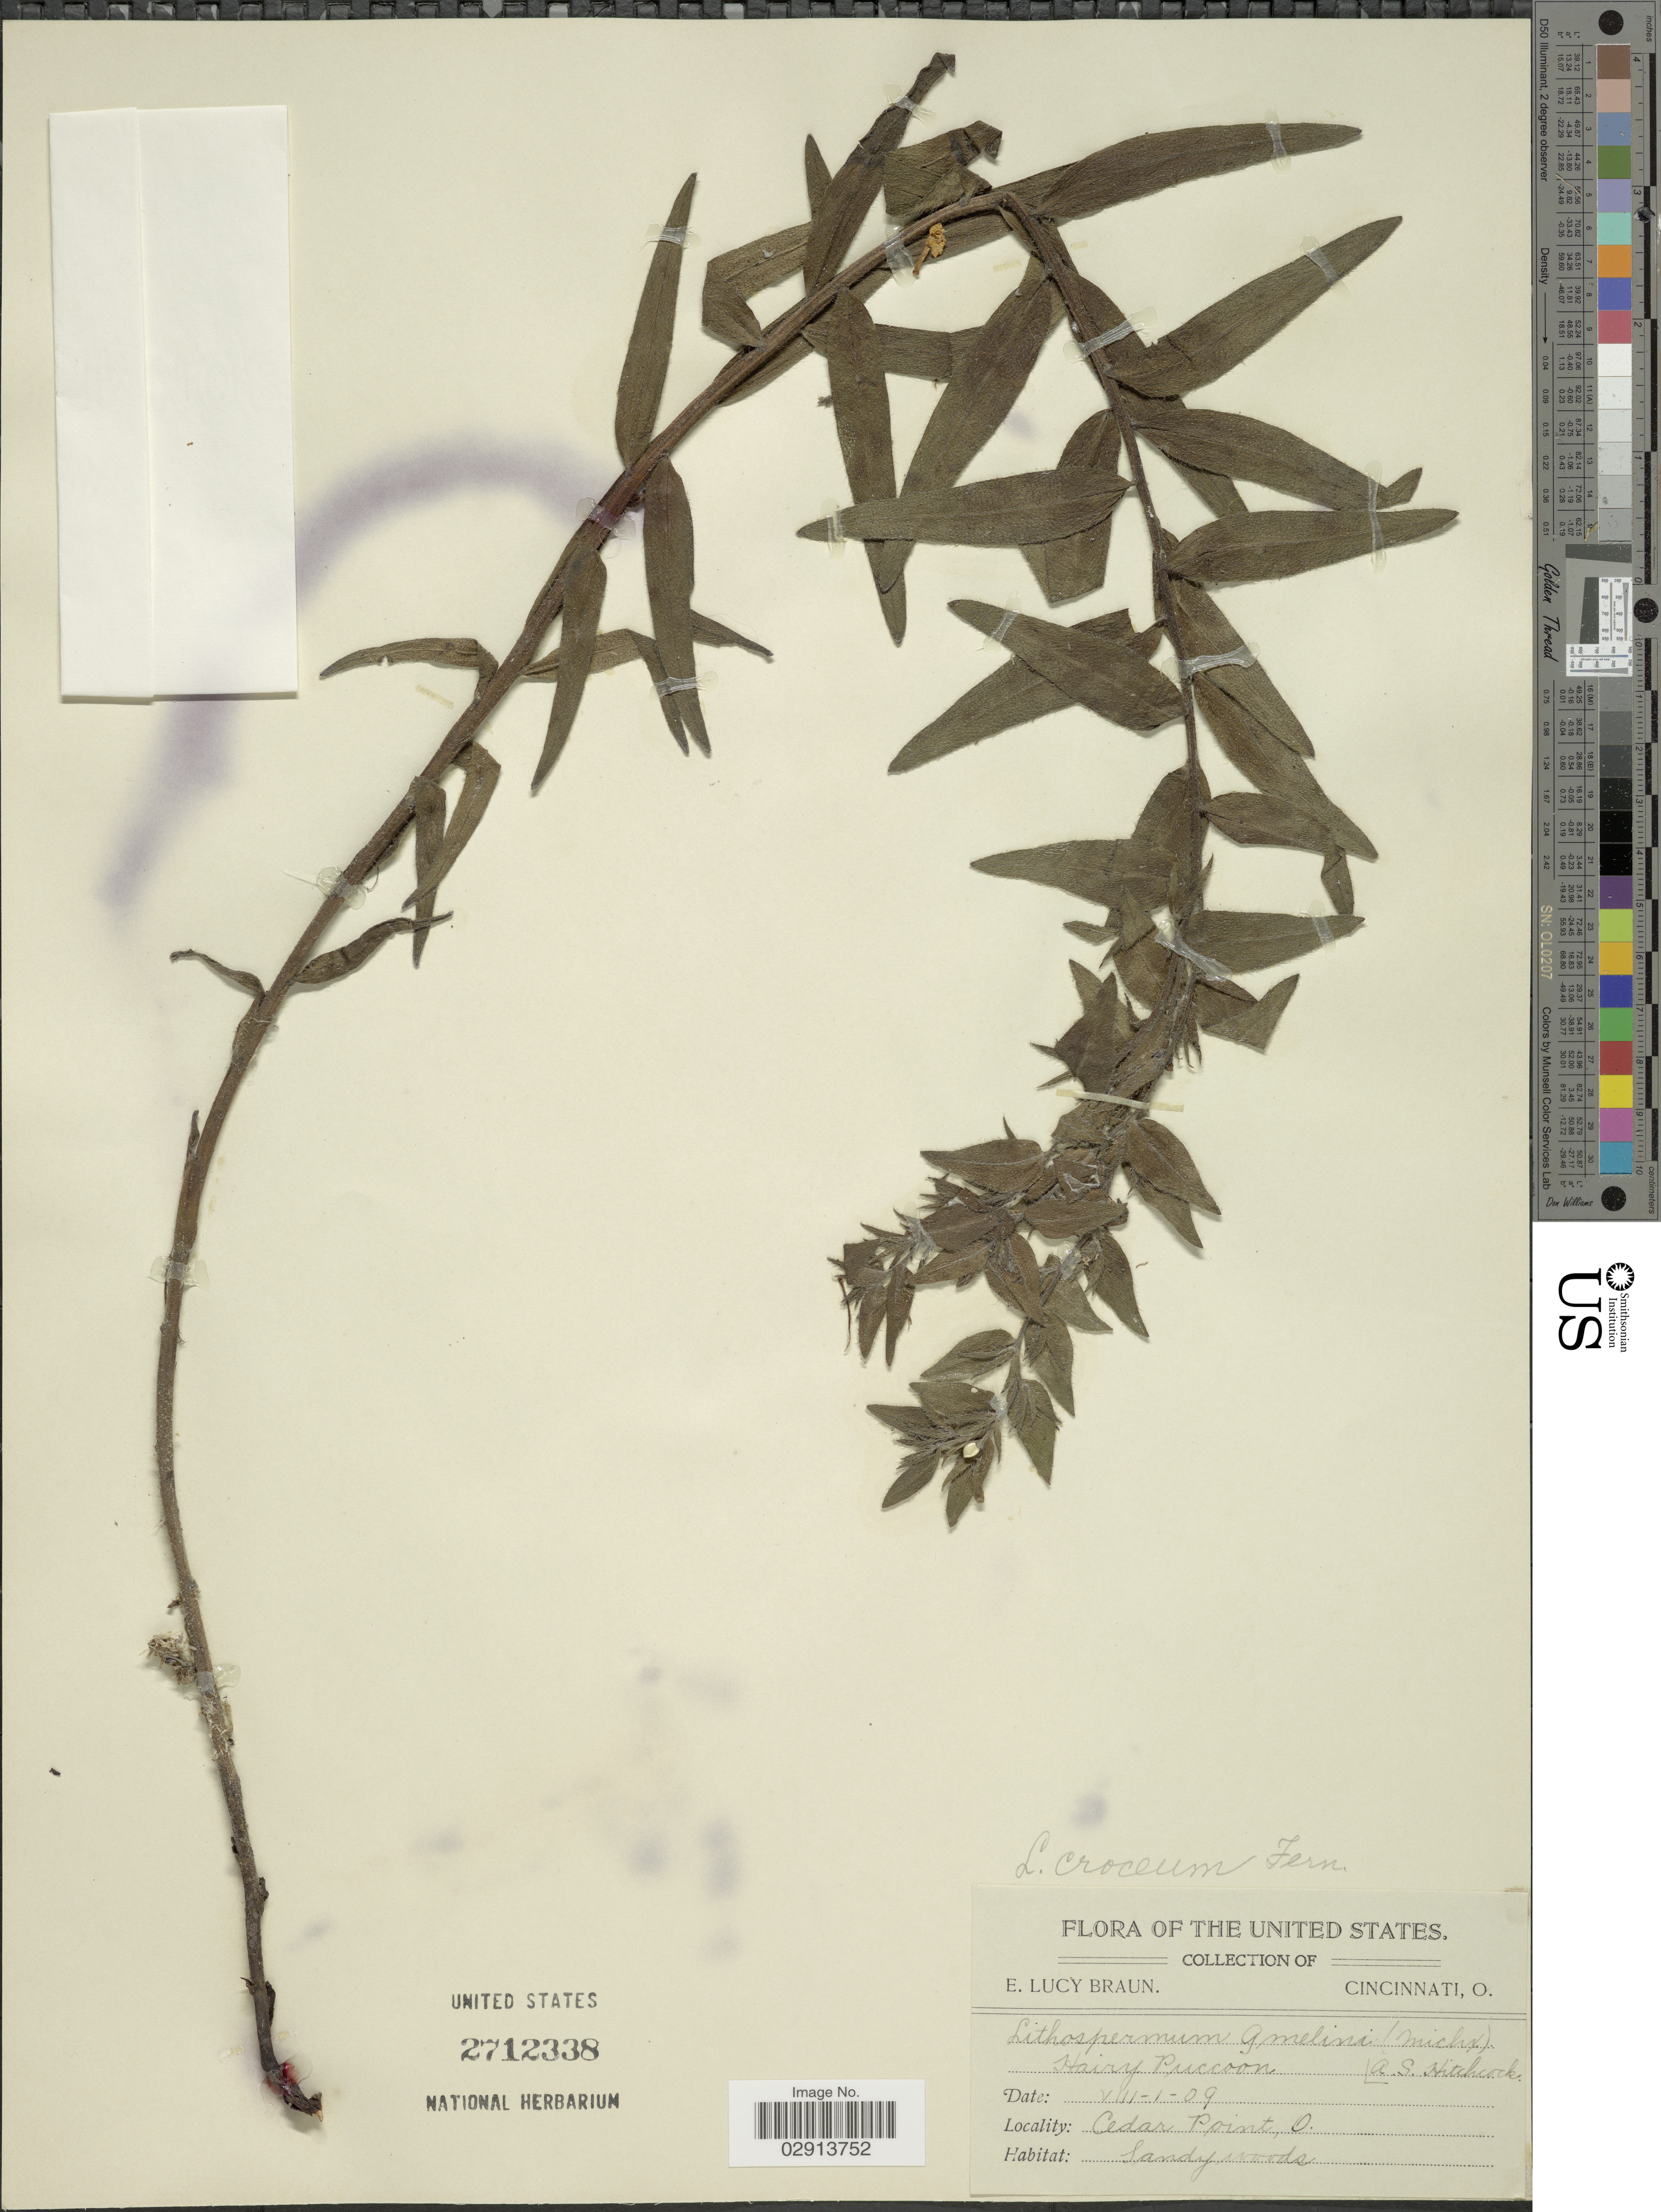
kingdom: Plantae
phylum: Tracheophyta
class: Magnoliopsida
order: Boraginales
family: Boraginaceae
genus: Lithospermum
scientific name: Lithospermum caroliniense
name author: (J.F. Gmel.) MacMill.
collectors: E. L. Braun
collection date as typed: Transcribed d/m/y: 1/8/9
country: United States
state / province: Ohio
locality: The United States. Cedar Point, O.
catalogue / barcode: US 2712338